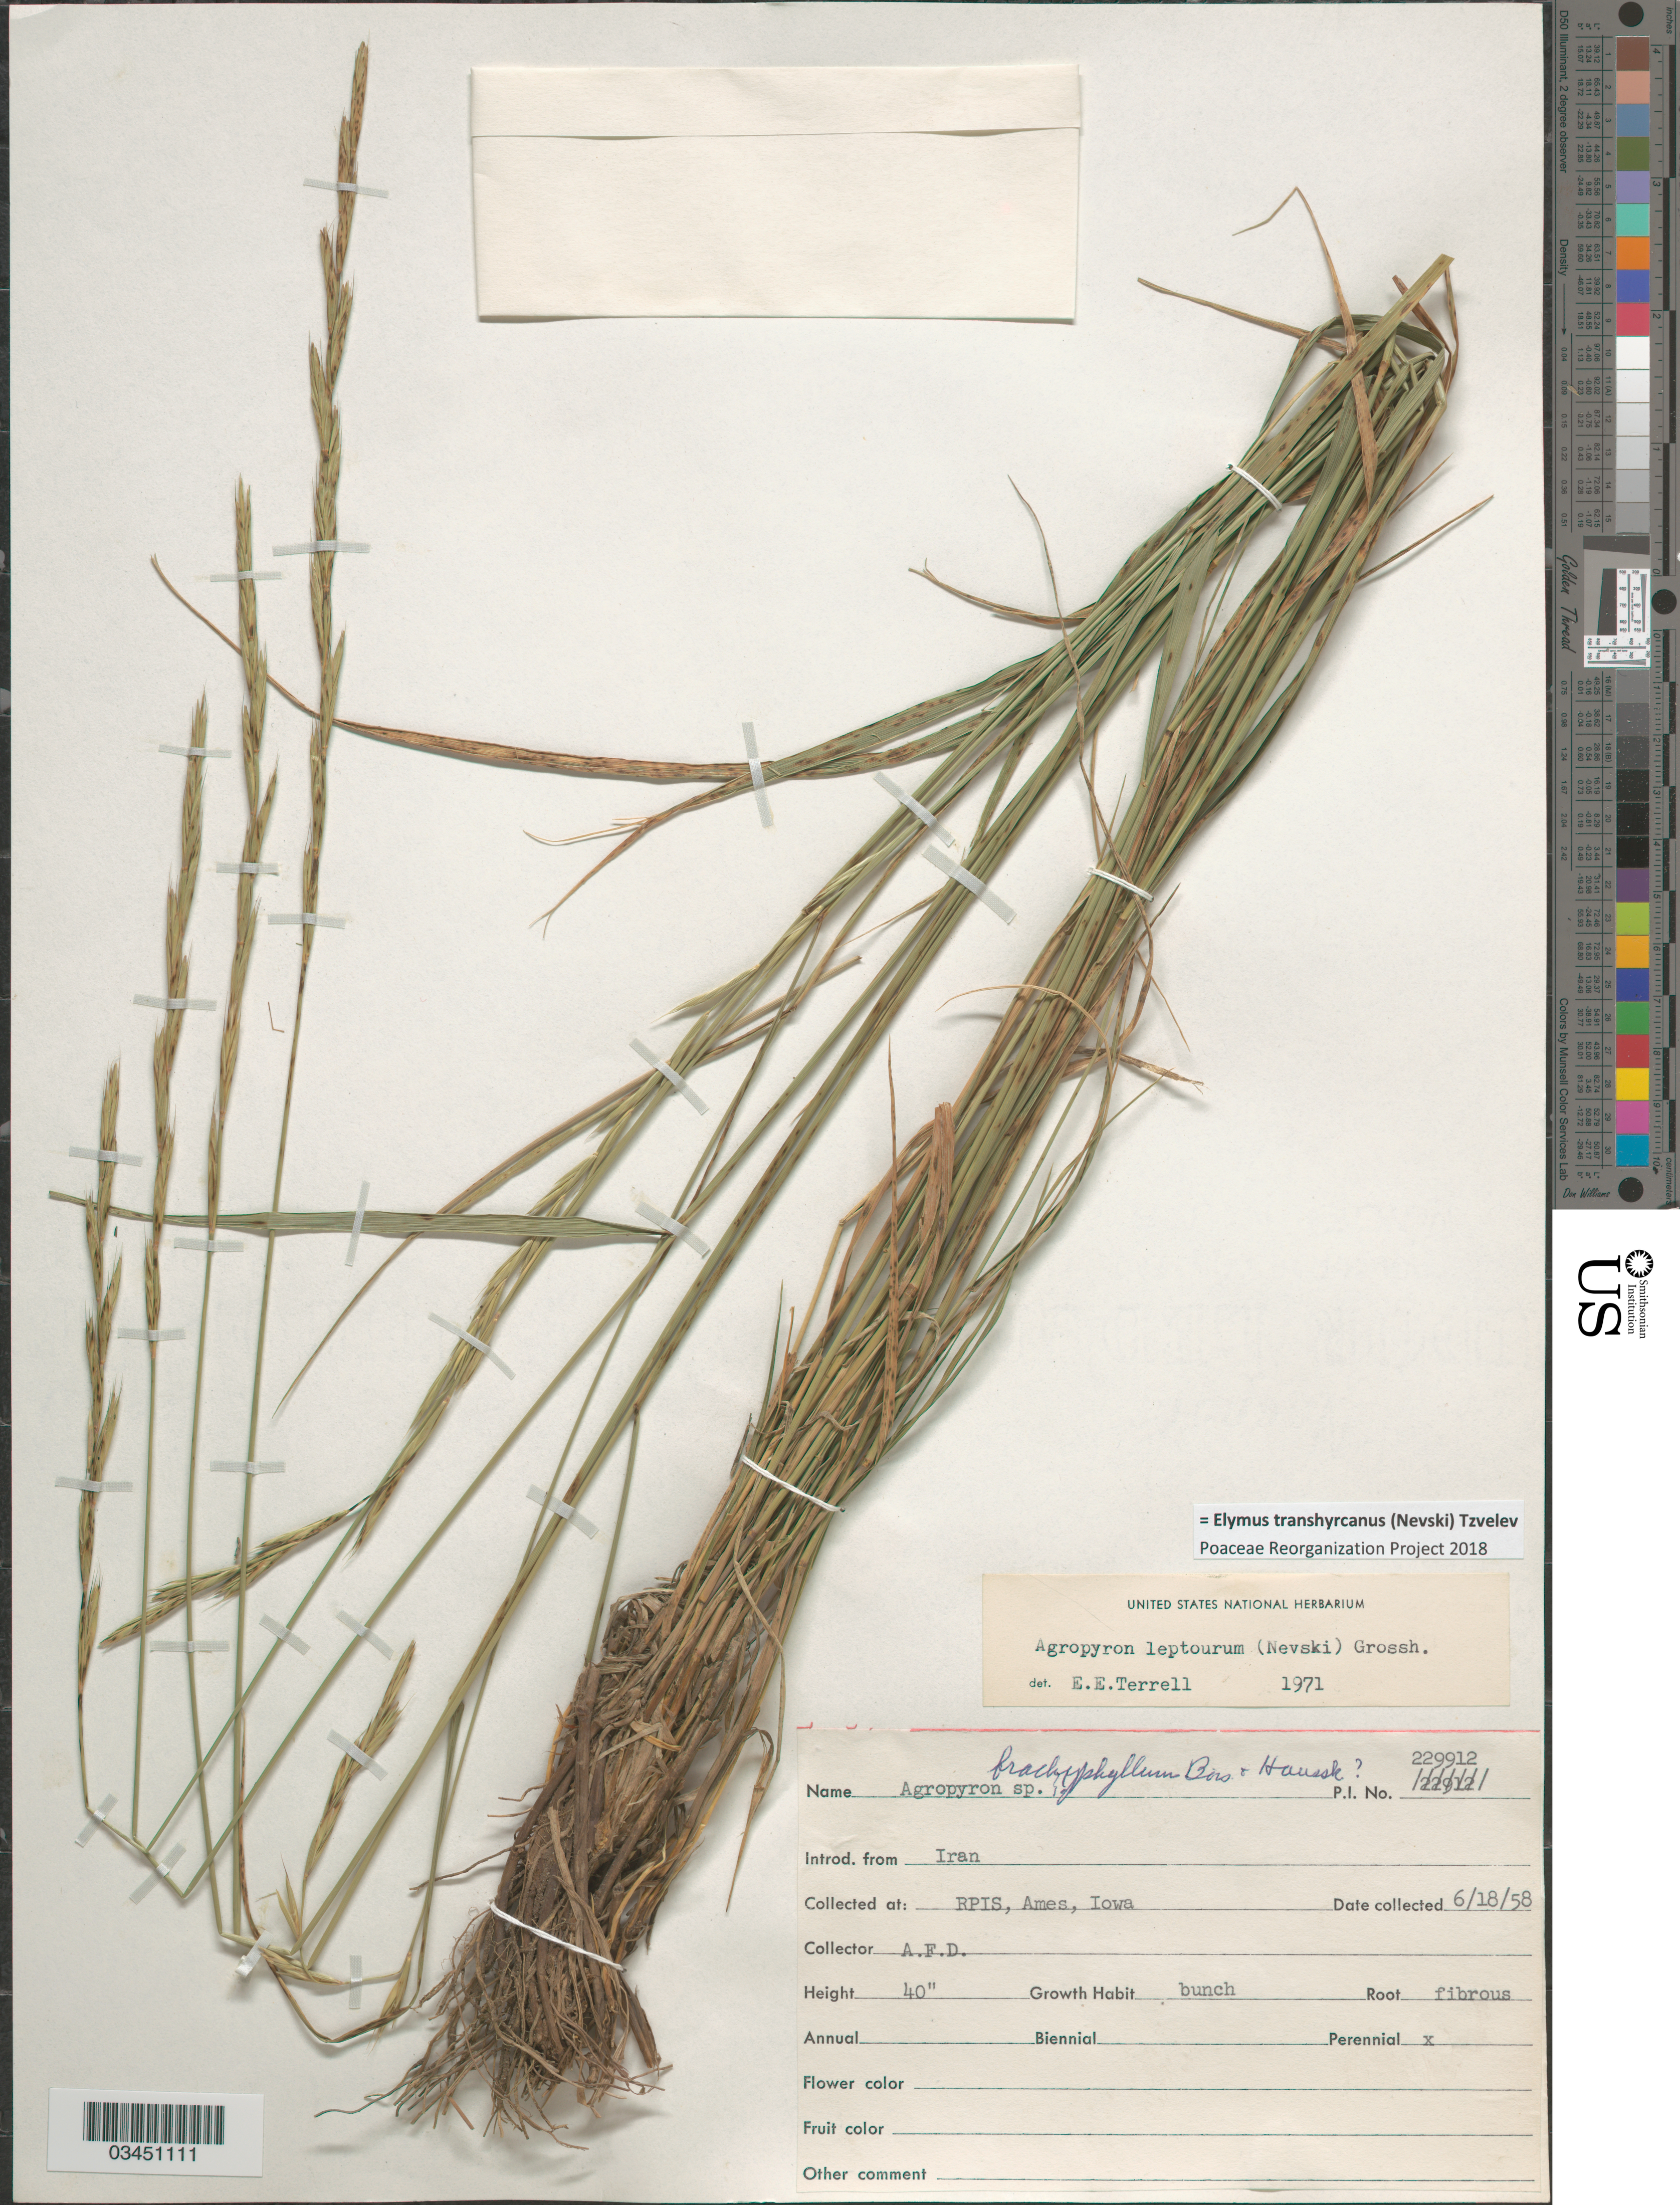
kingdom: Plantae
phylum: Tracheophyta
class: Liliopsida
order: Poales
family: Poaceae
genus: Elymus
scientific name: Elymus transhyrcanus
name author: (Nevski) Tzvelev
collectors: A. D.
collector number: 229912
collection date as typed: Transcribed d/m/y: 18/6/58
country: United States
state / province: Iowa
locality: RPIS, Ames.